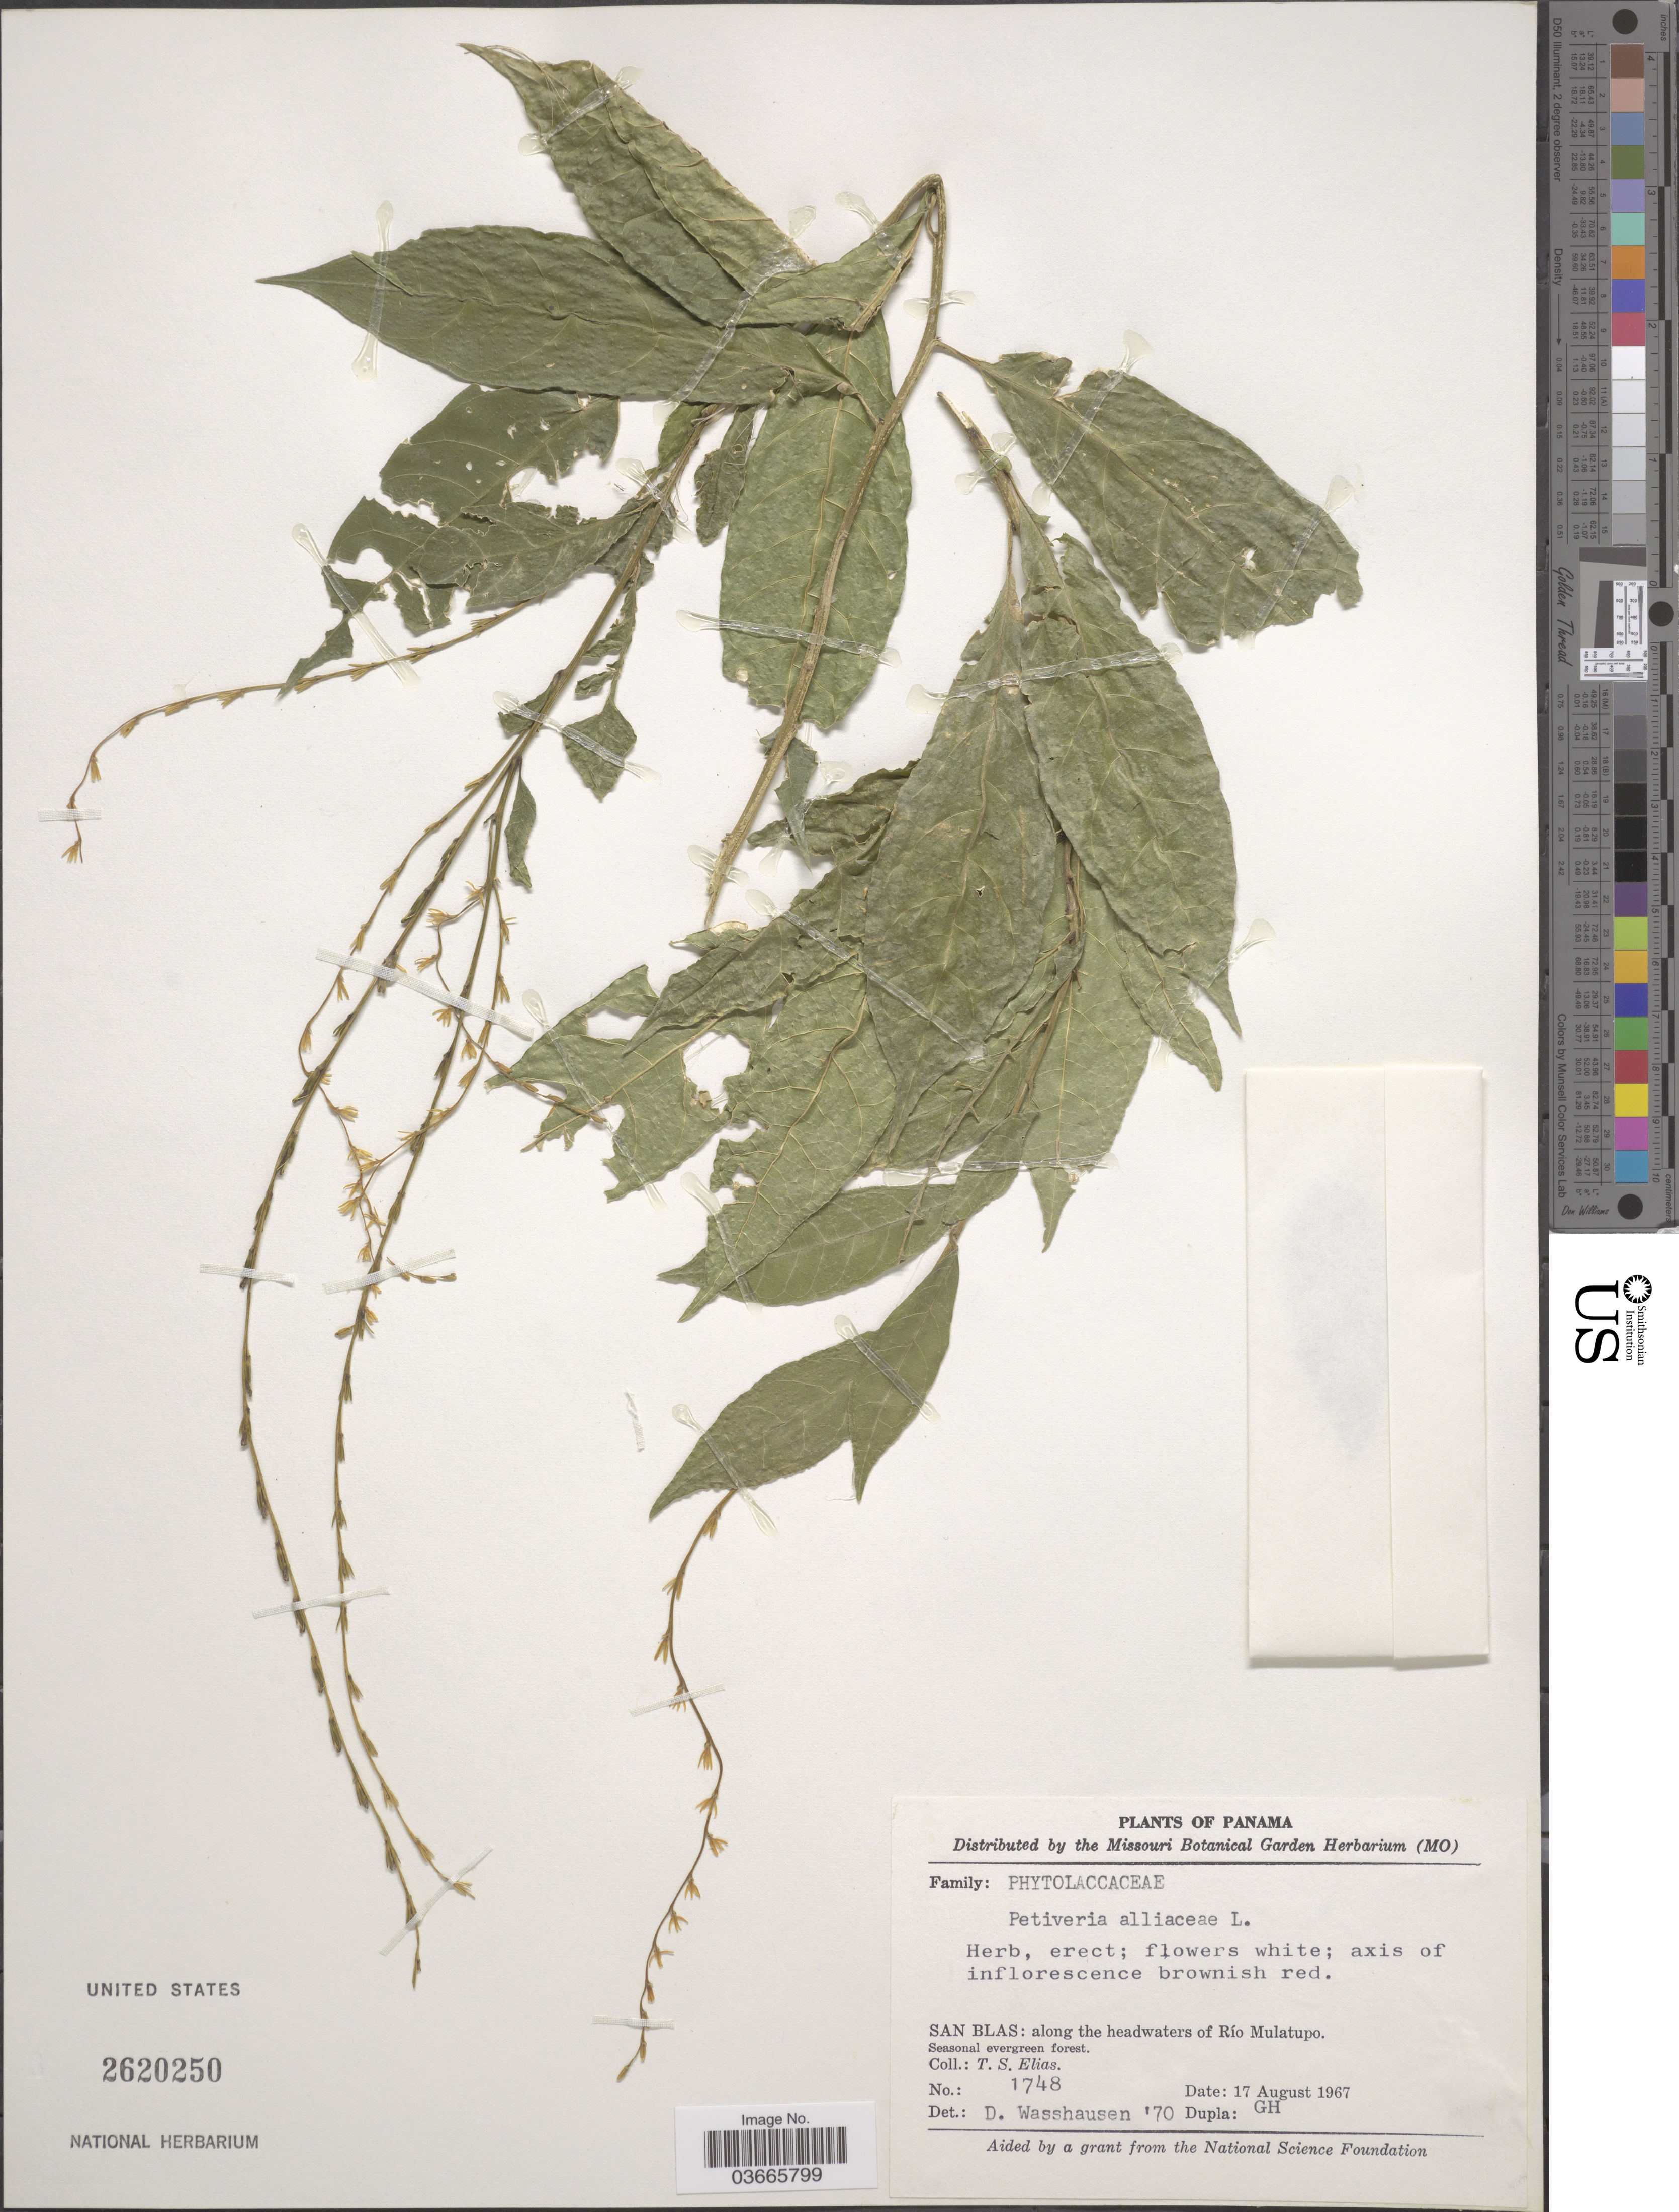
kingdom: Plantae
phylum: Tracheophyta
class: Magnoliopsida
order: Caryophyllales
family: Phytolaccaceae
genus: Petiveria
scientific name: Petiveria alliacea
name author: L.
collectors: T. S. Elias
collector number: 1748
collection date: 1967-08-17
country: Panama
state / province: Kuna Yala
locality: San Blas: along the headwaters of Río Mulatupo.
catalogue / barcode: US 2620250